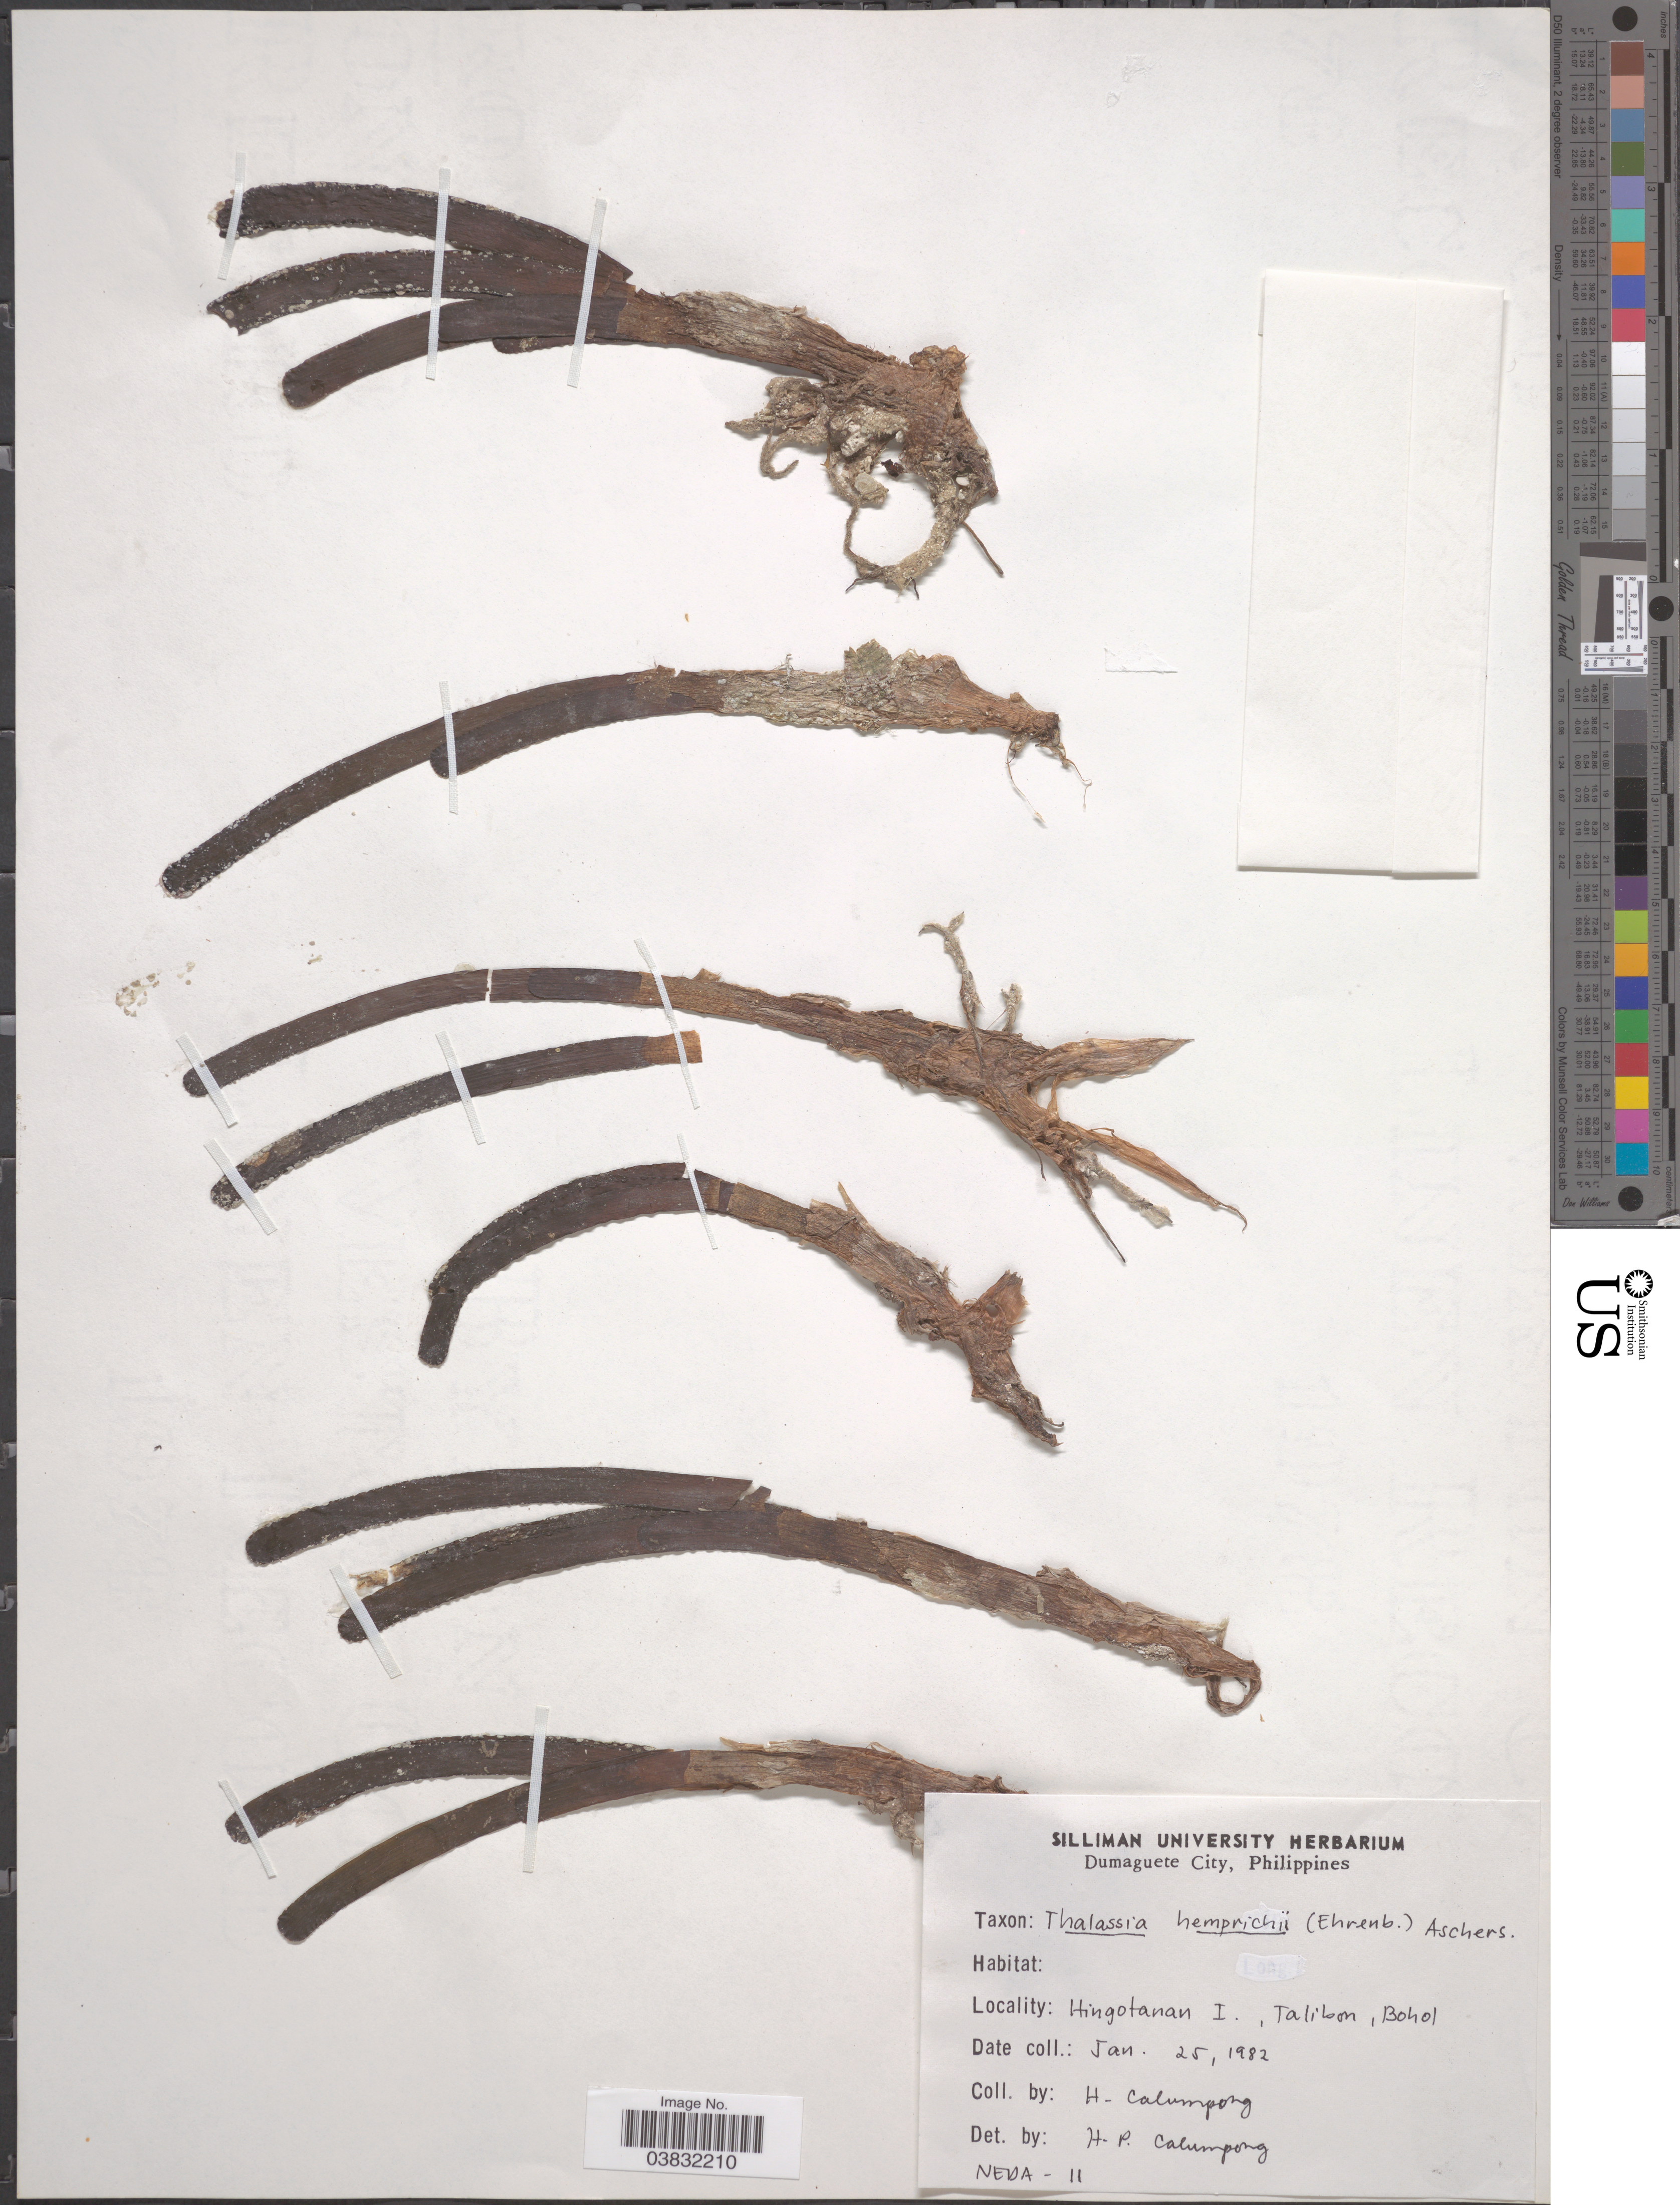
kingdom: Plantae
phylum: Tracheophyta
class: Liliopsida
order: Alismatales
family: Hydrocharitaceae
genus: Thalassia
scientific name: Thalassia hemprichii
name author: Asch.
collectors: H. Calumpong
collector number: NEDA-11?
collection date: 1982-01-25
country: Philippines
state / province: Central Visayas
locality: Hingotanan I., Talibon, Bohol.